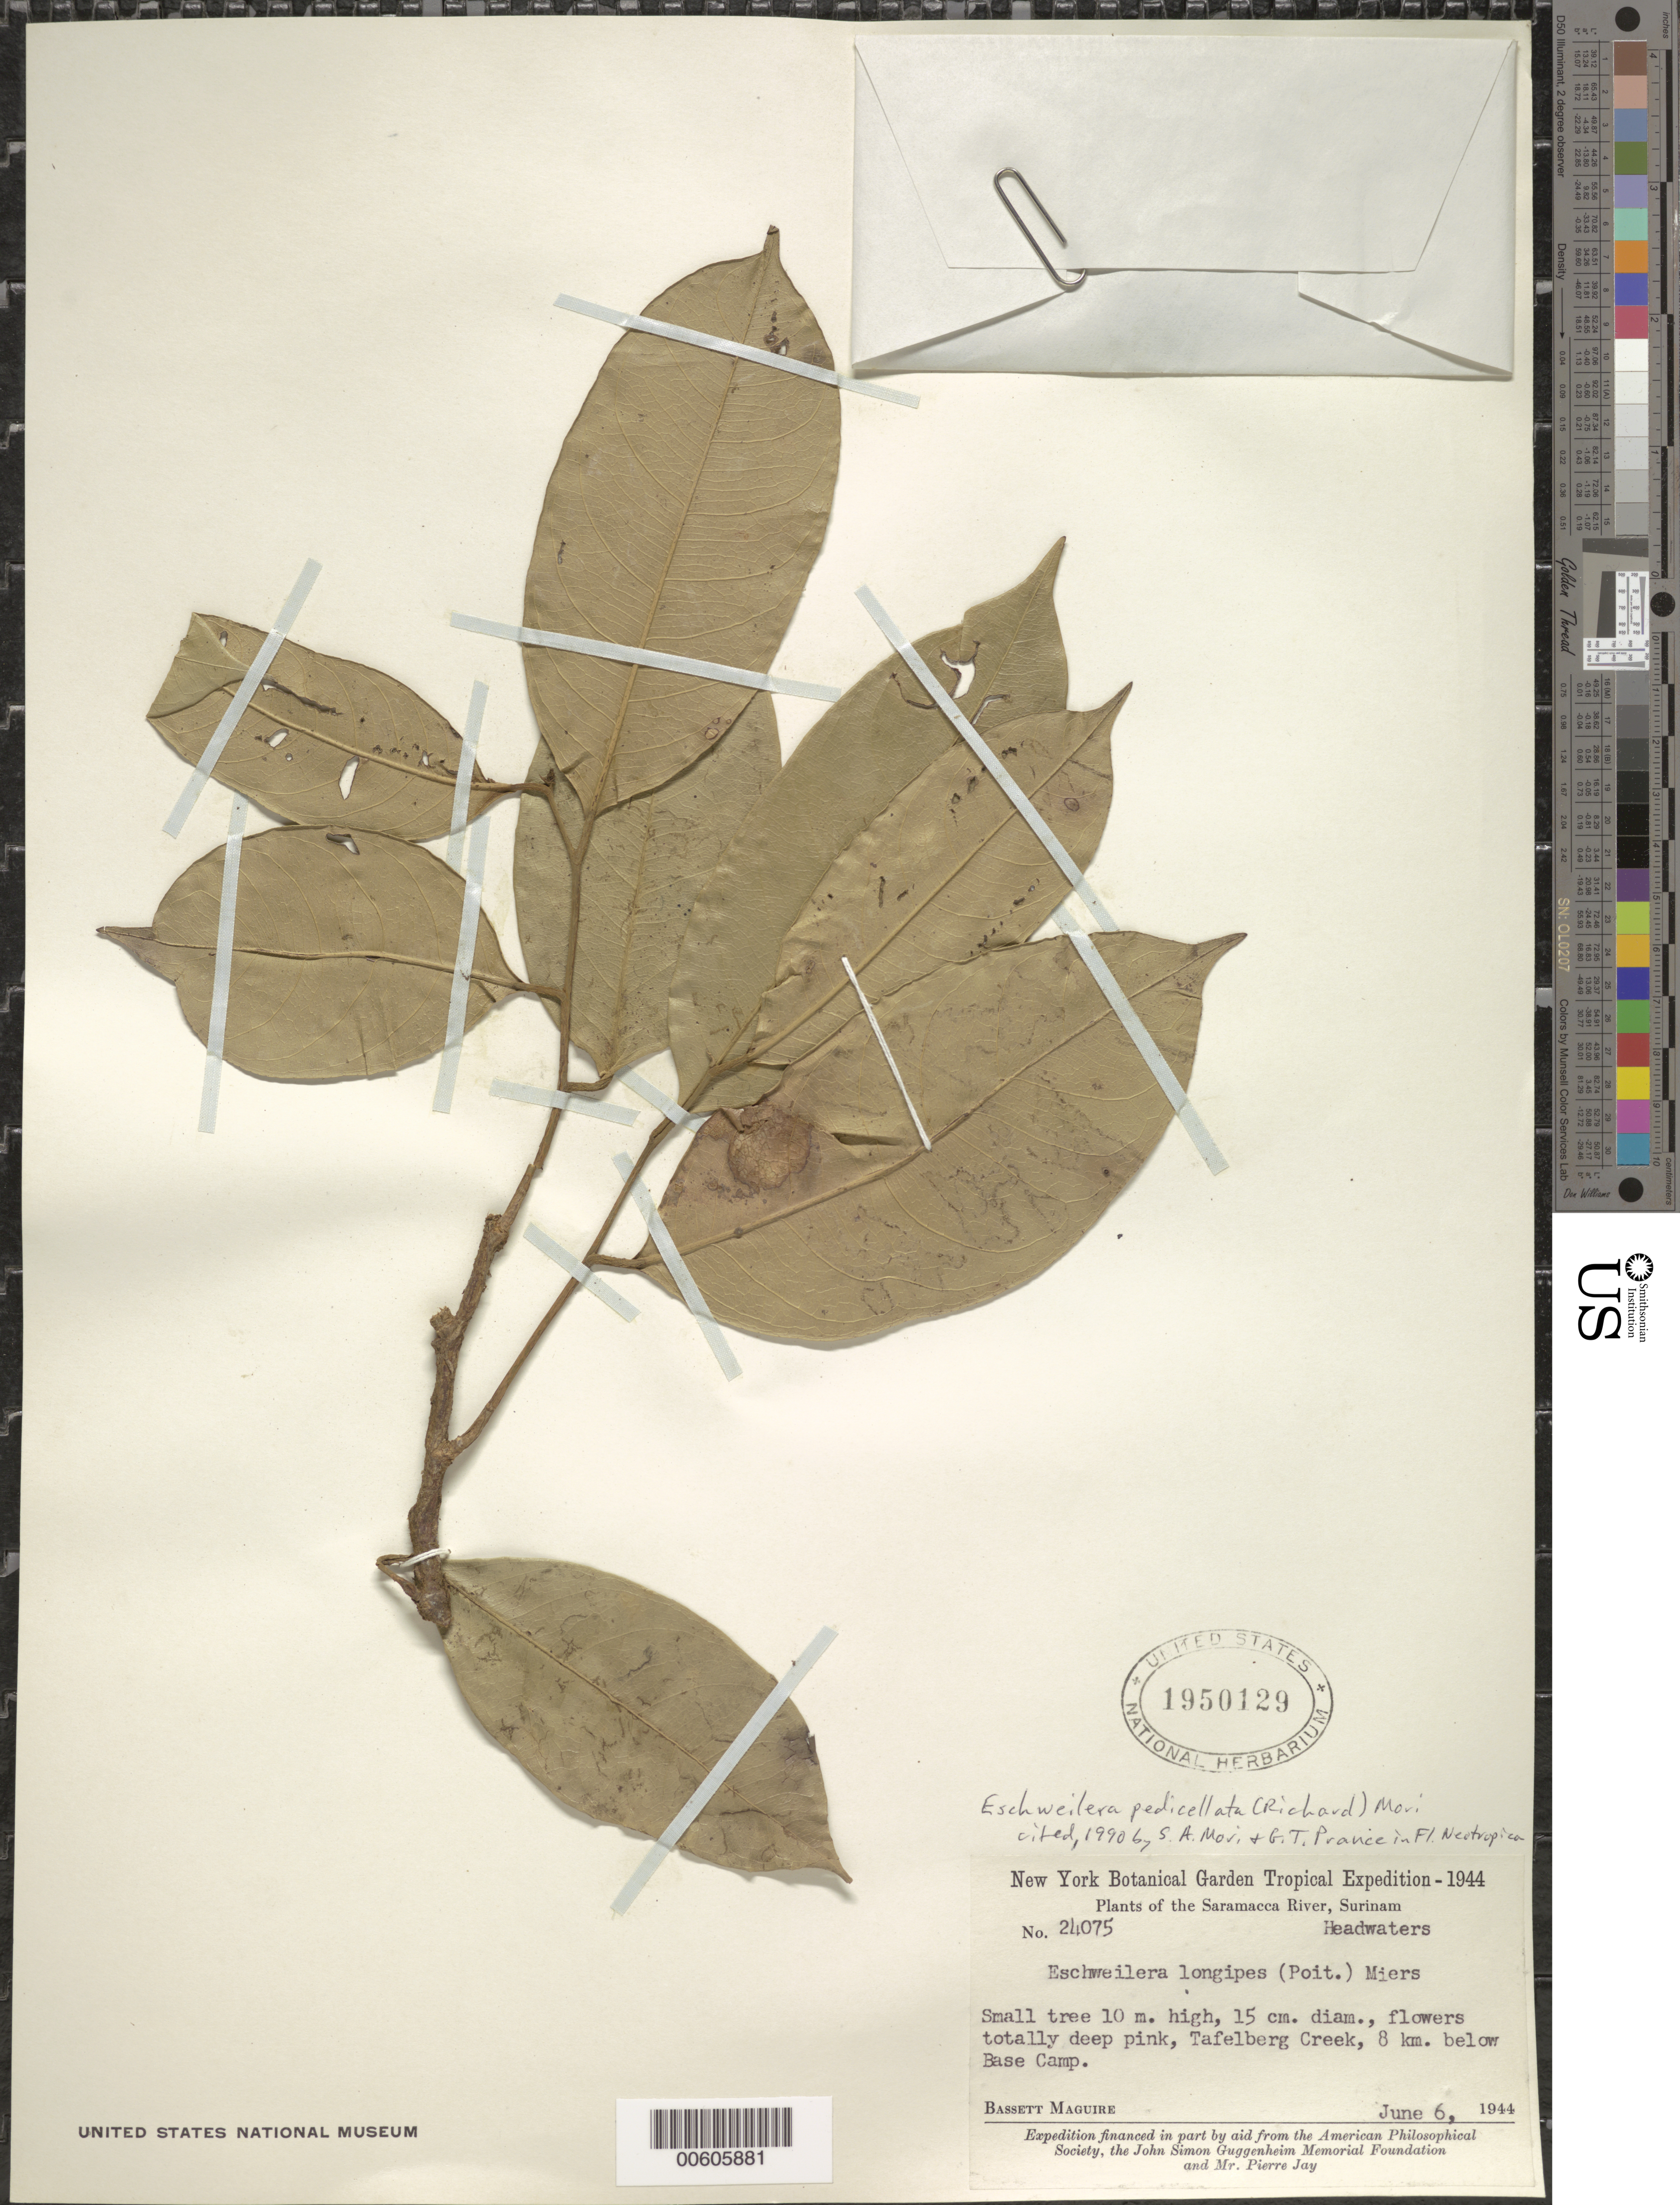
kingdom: Plantae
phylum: Tracheophyta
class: Magnoliopsida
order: Ericales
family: Lecythidaceae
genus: Eschweilera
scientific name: Eschweilera pedicellata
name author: (Rich.) S.A. Mori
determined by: Mori, Scott A.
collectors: B. Maguire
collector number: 24075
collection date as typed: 6-Jul-44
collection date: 1944-07-06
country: Suriname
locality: Saramacca River, Tafelberg Creek, 8 km below base camp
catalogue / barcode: US 1950129